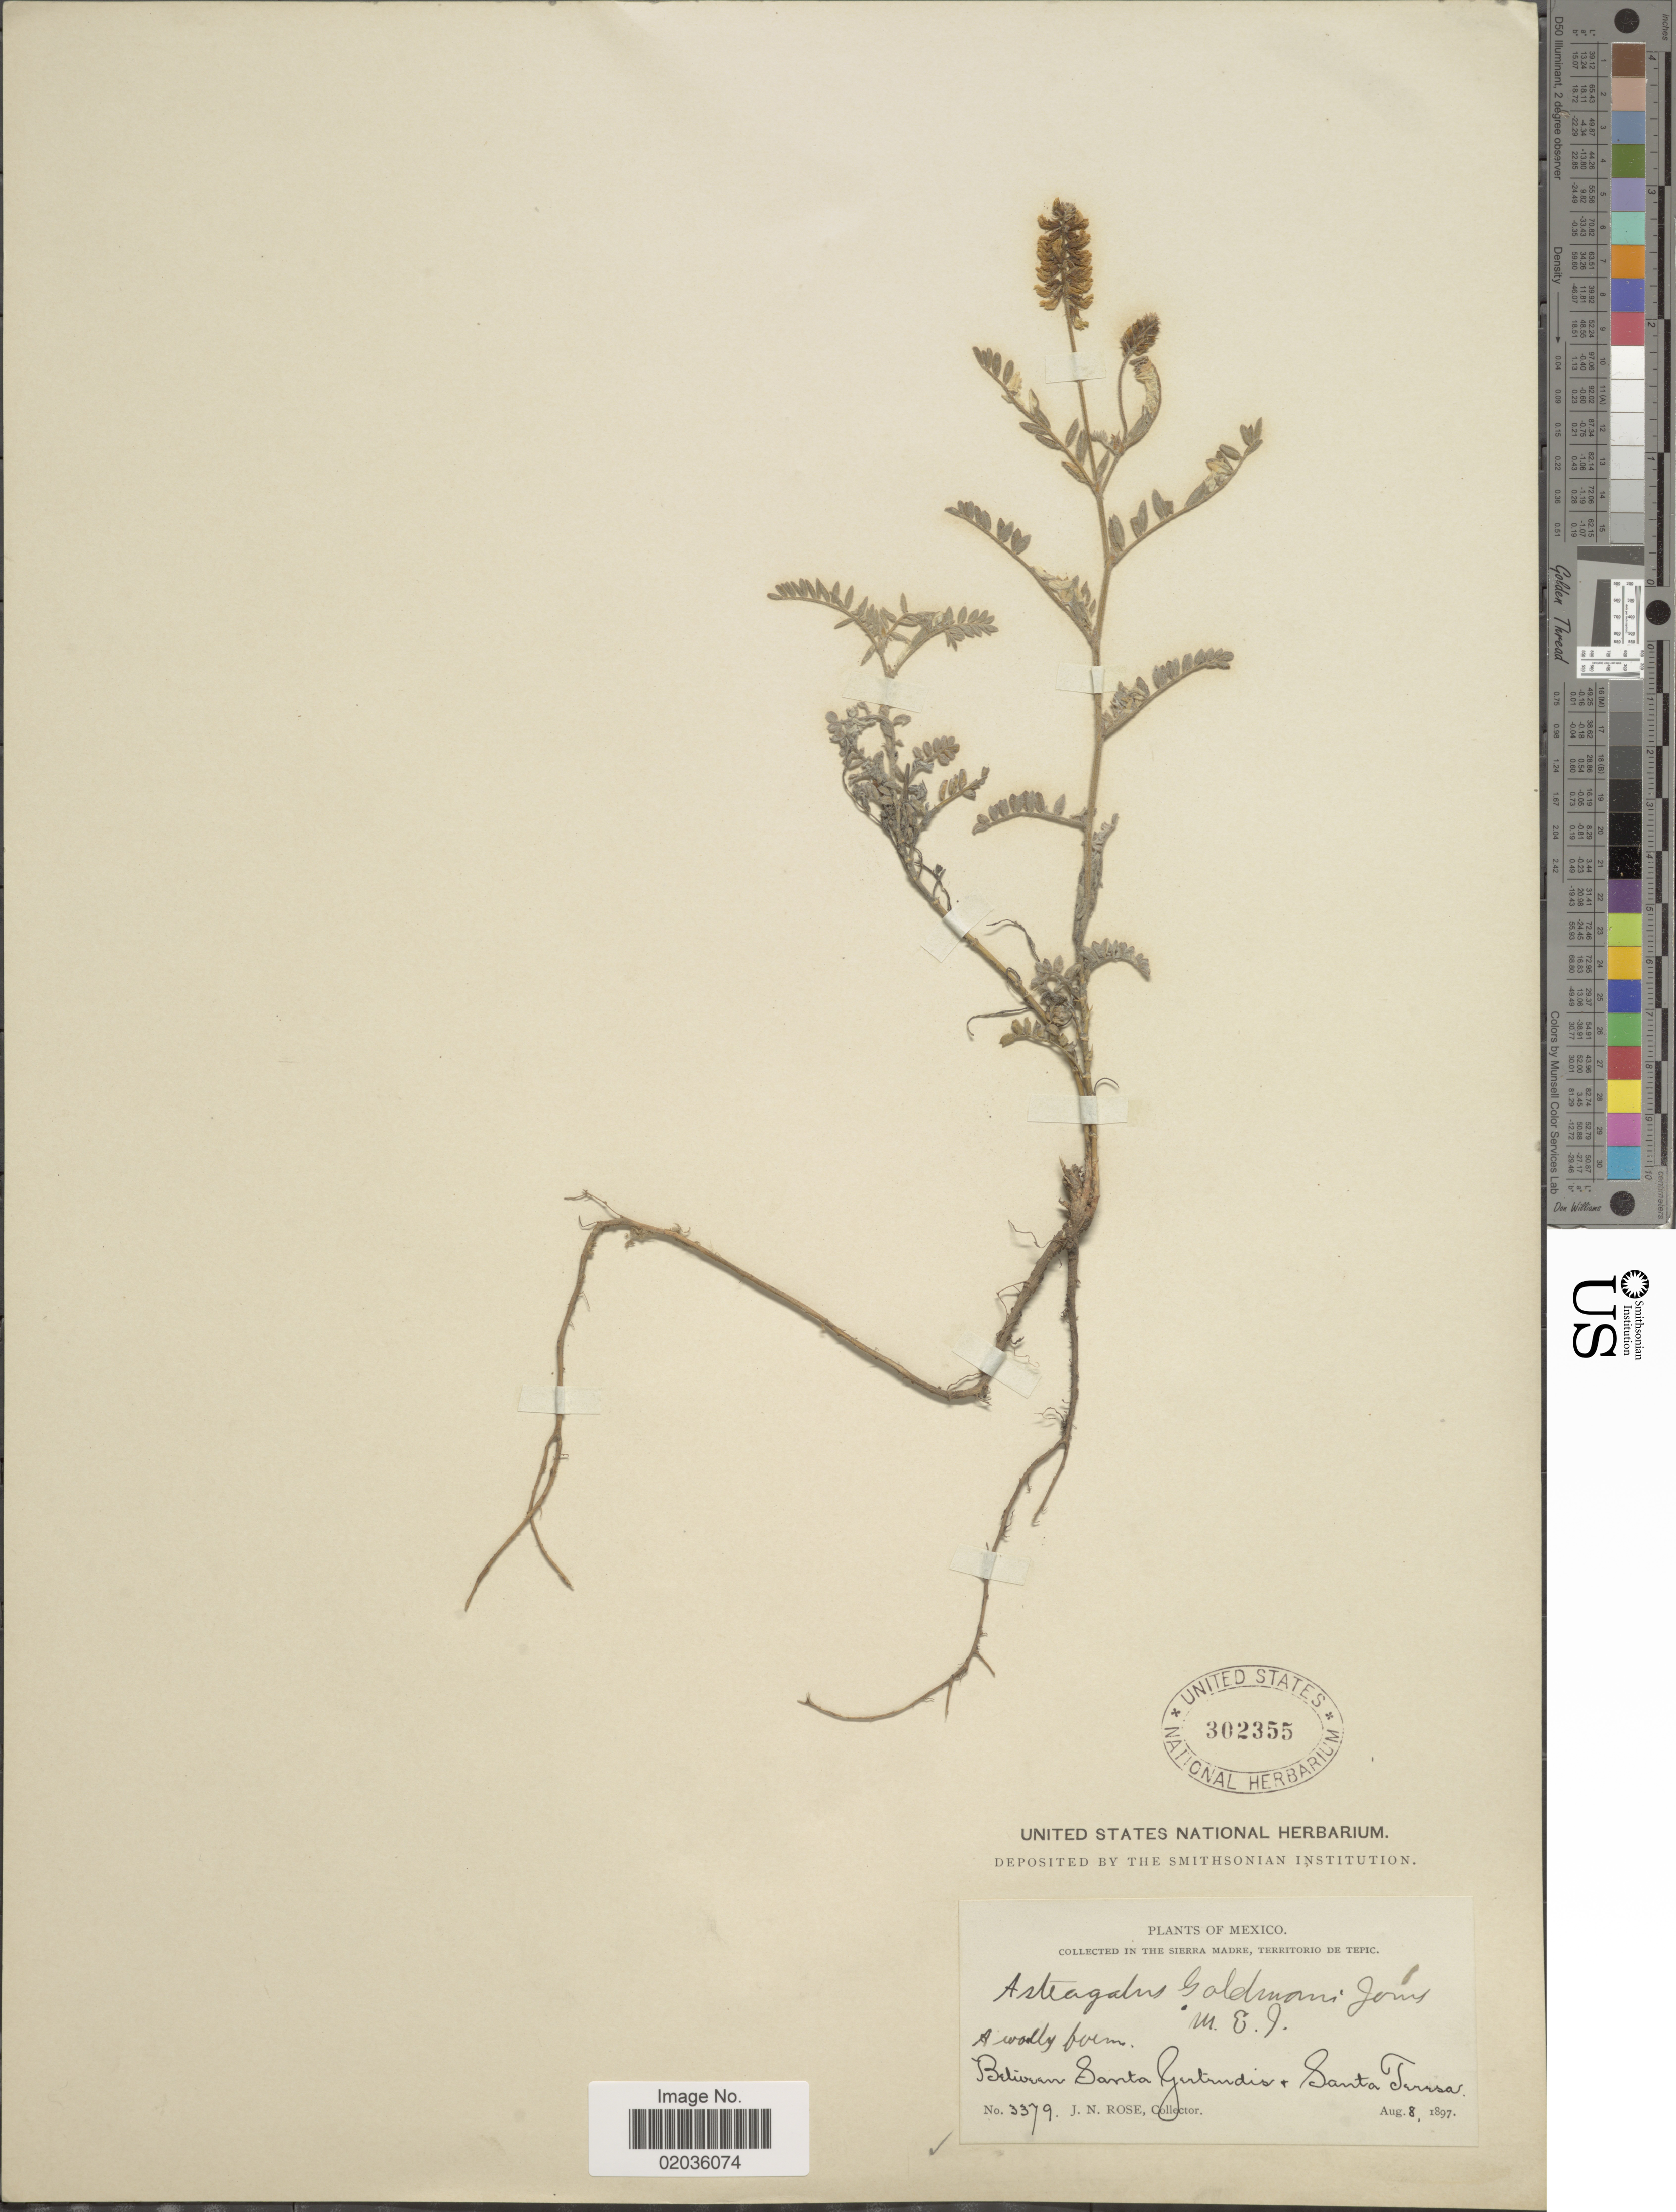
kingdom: Plantae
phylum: Tracheophyta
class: Magnoliopsida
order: Fabales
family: Fabaceae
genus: Astragalus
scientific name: Astragalus goldmanii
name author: M.E. Jones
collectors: J. N. Rose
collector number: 3379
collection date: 1897-08-08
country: Mexico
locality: Mexico, The Sierra Madre, Territorio de Tepic, Between Santa Gertrudis + Santa Teresa.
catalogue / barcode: US 302355